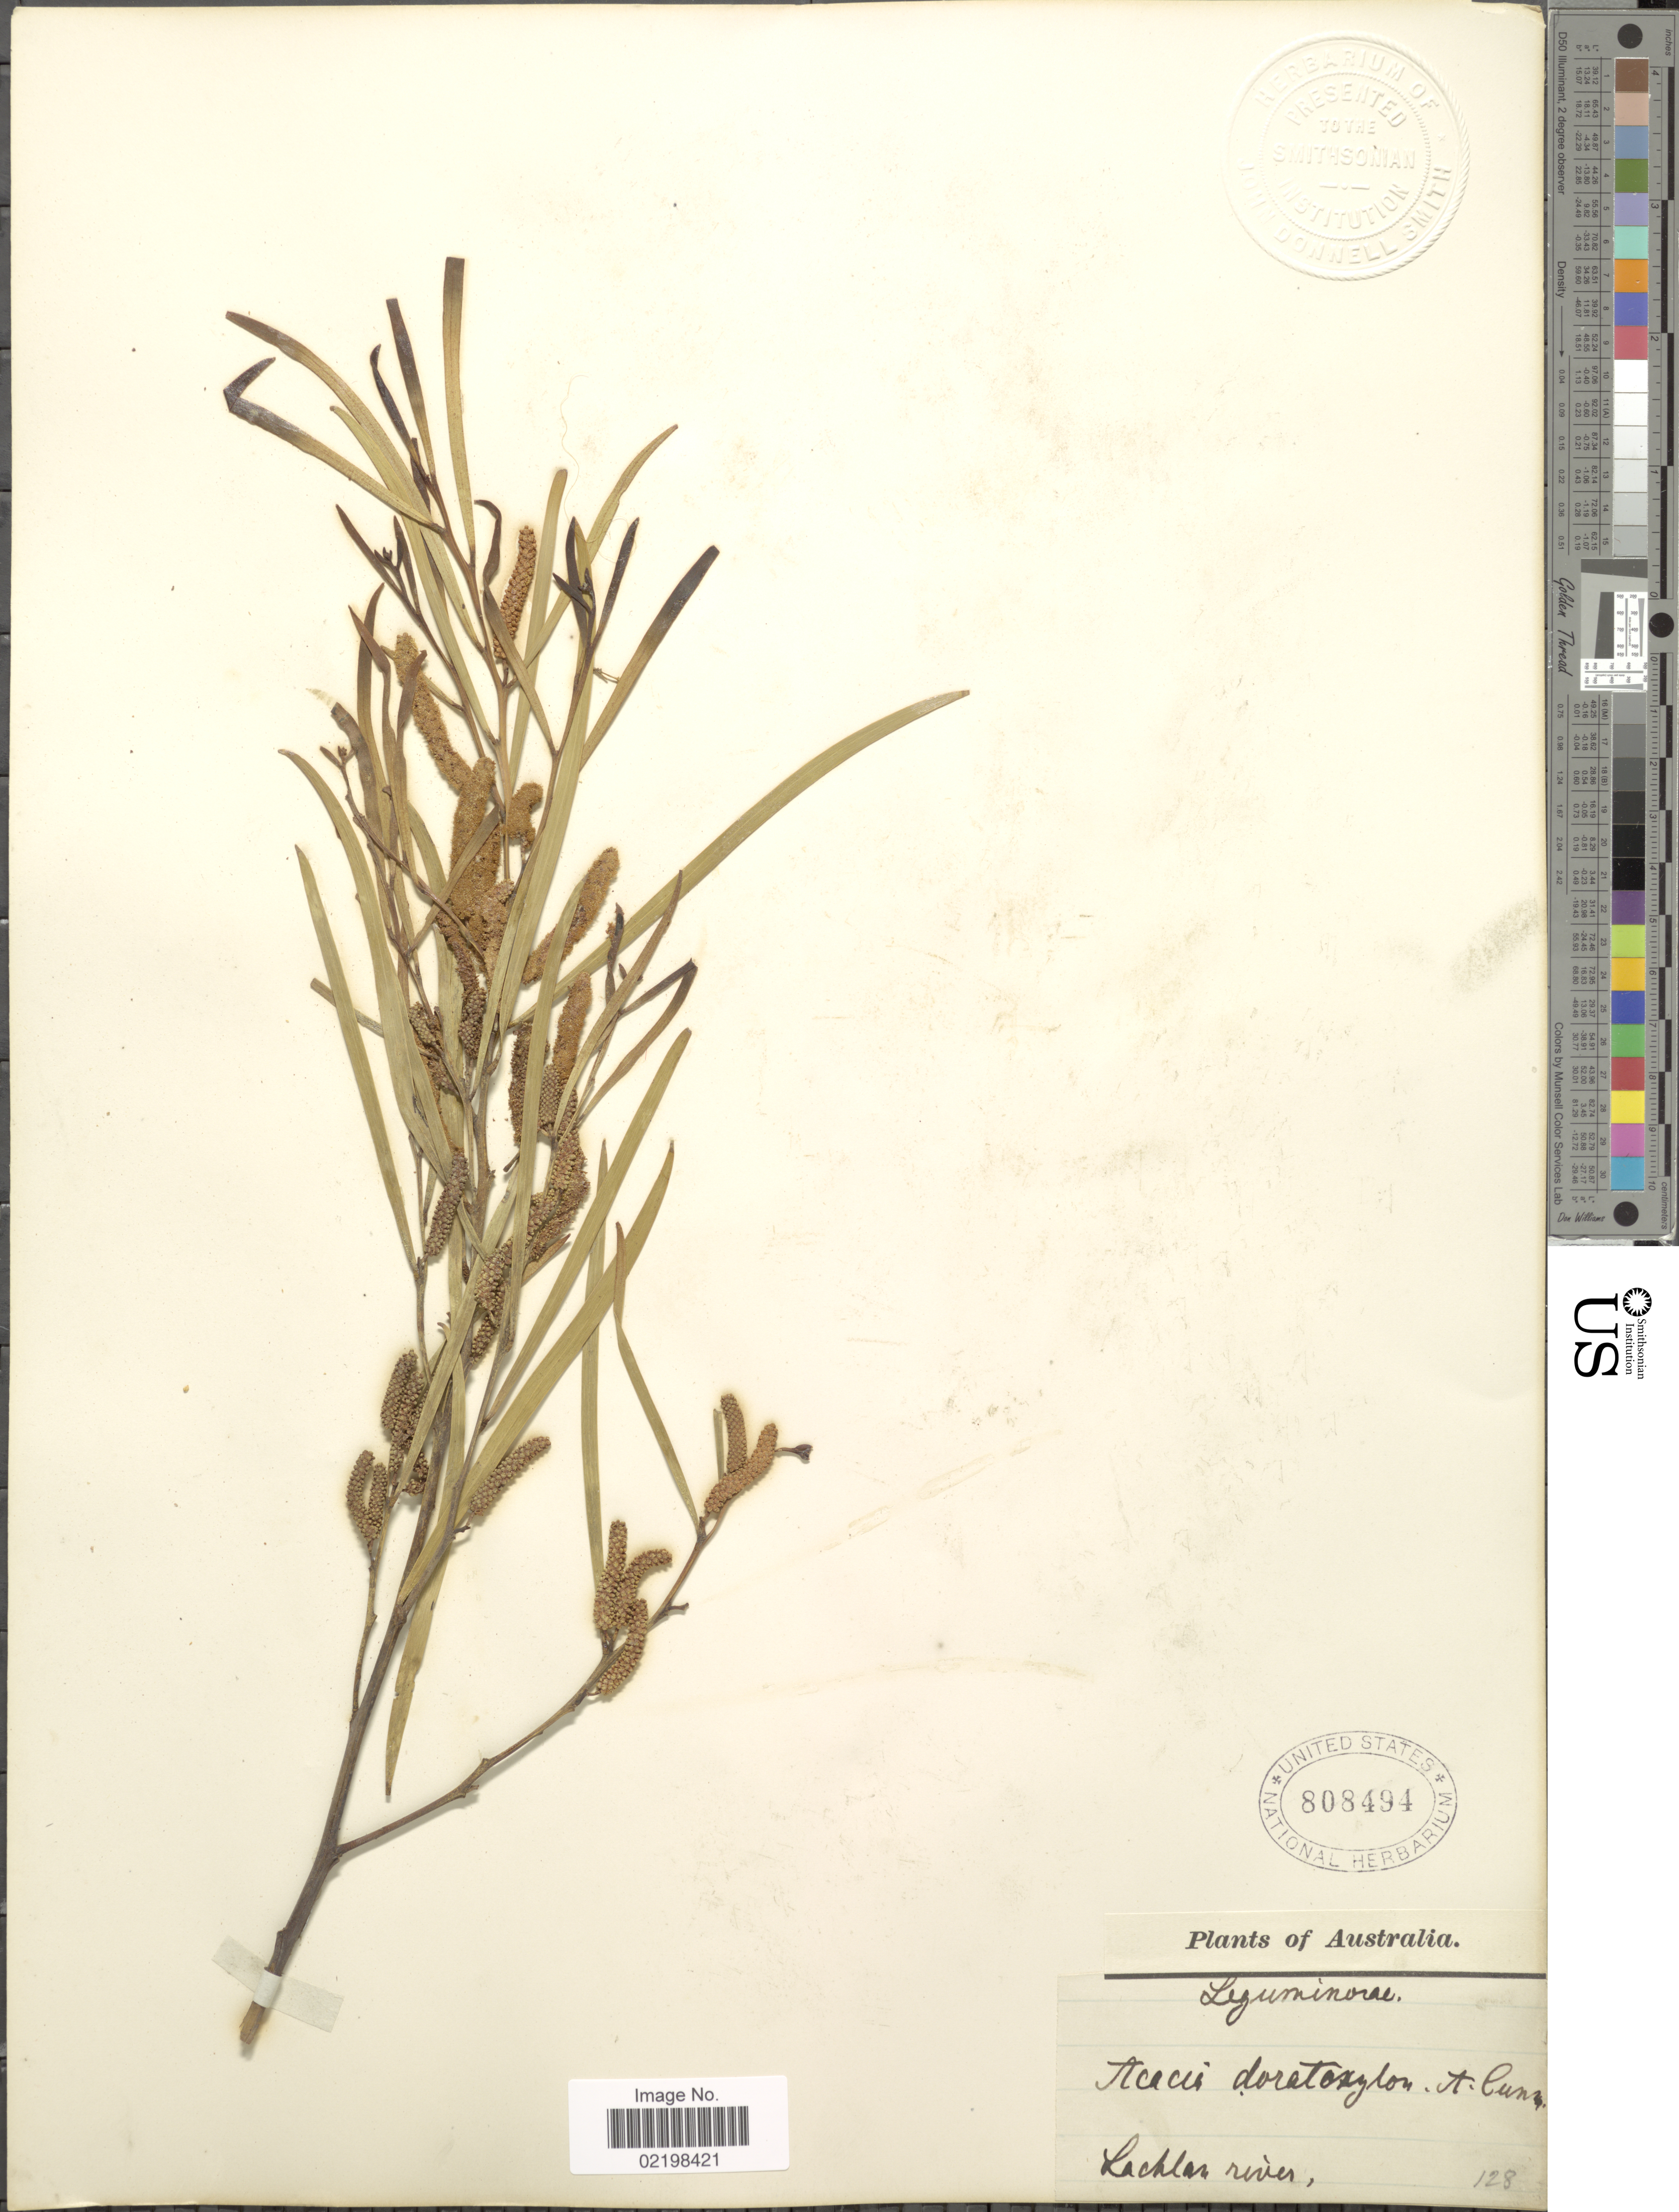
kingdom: Plantae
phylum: Tracheophyta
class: Magnoliopsida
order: Fabales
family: Fabaceae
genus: Acacia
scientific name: Acacia doratoxylon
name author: Meisn.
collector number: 128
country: Australia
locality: Lachlan river, Australia.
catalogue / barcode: US 808494